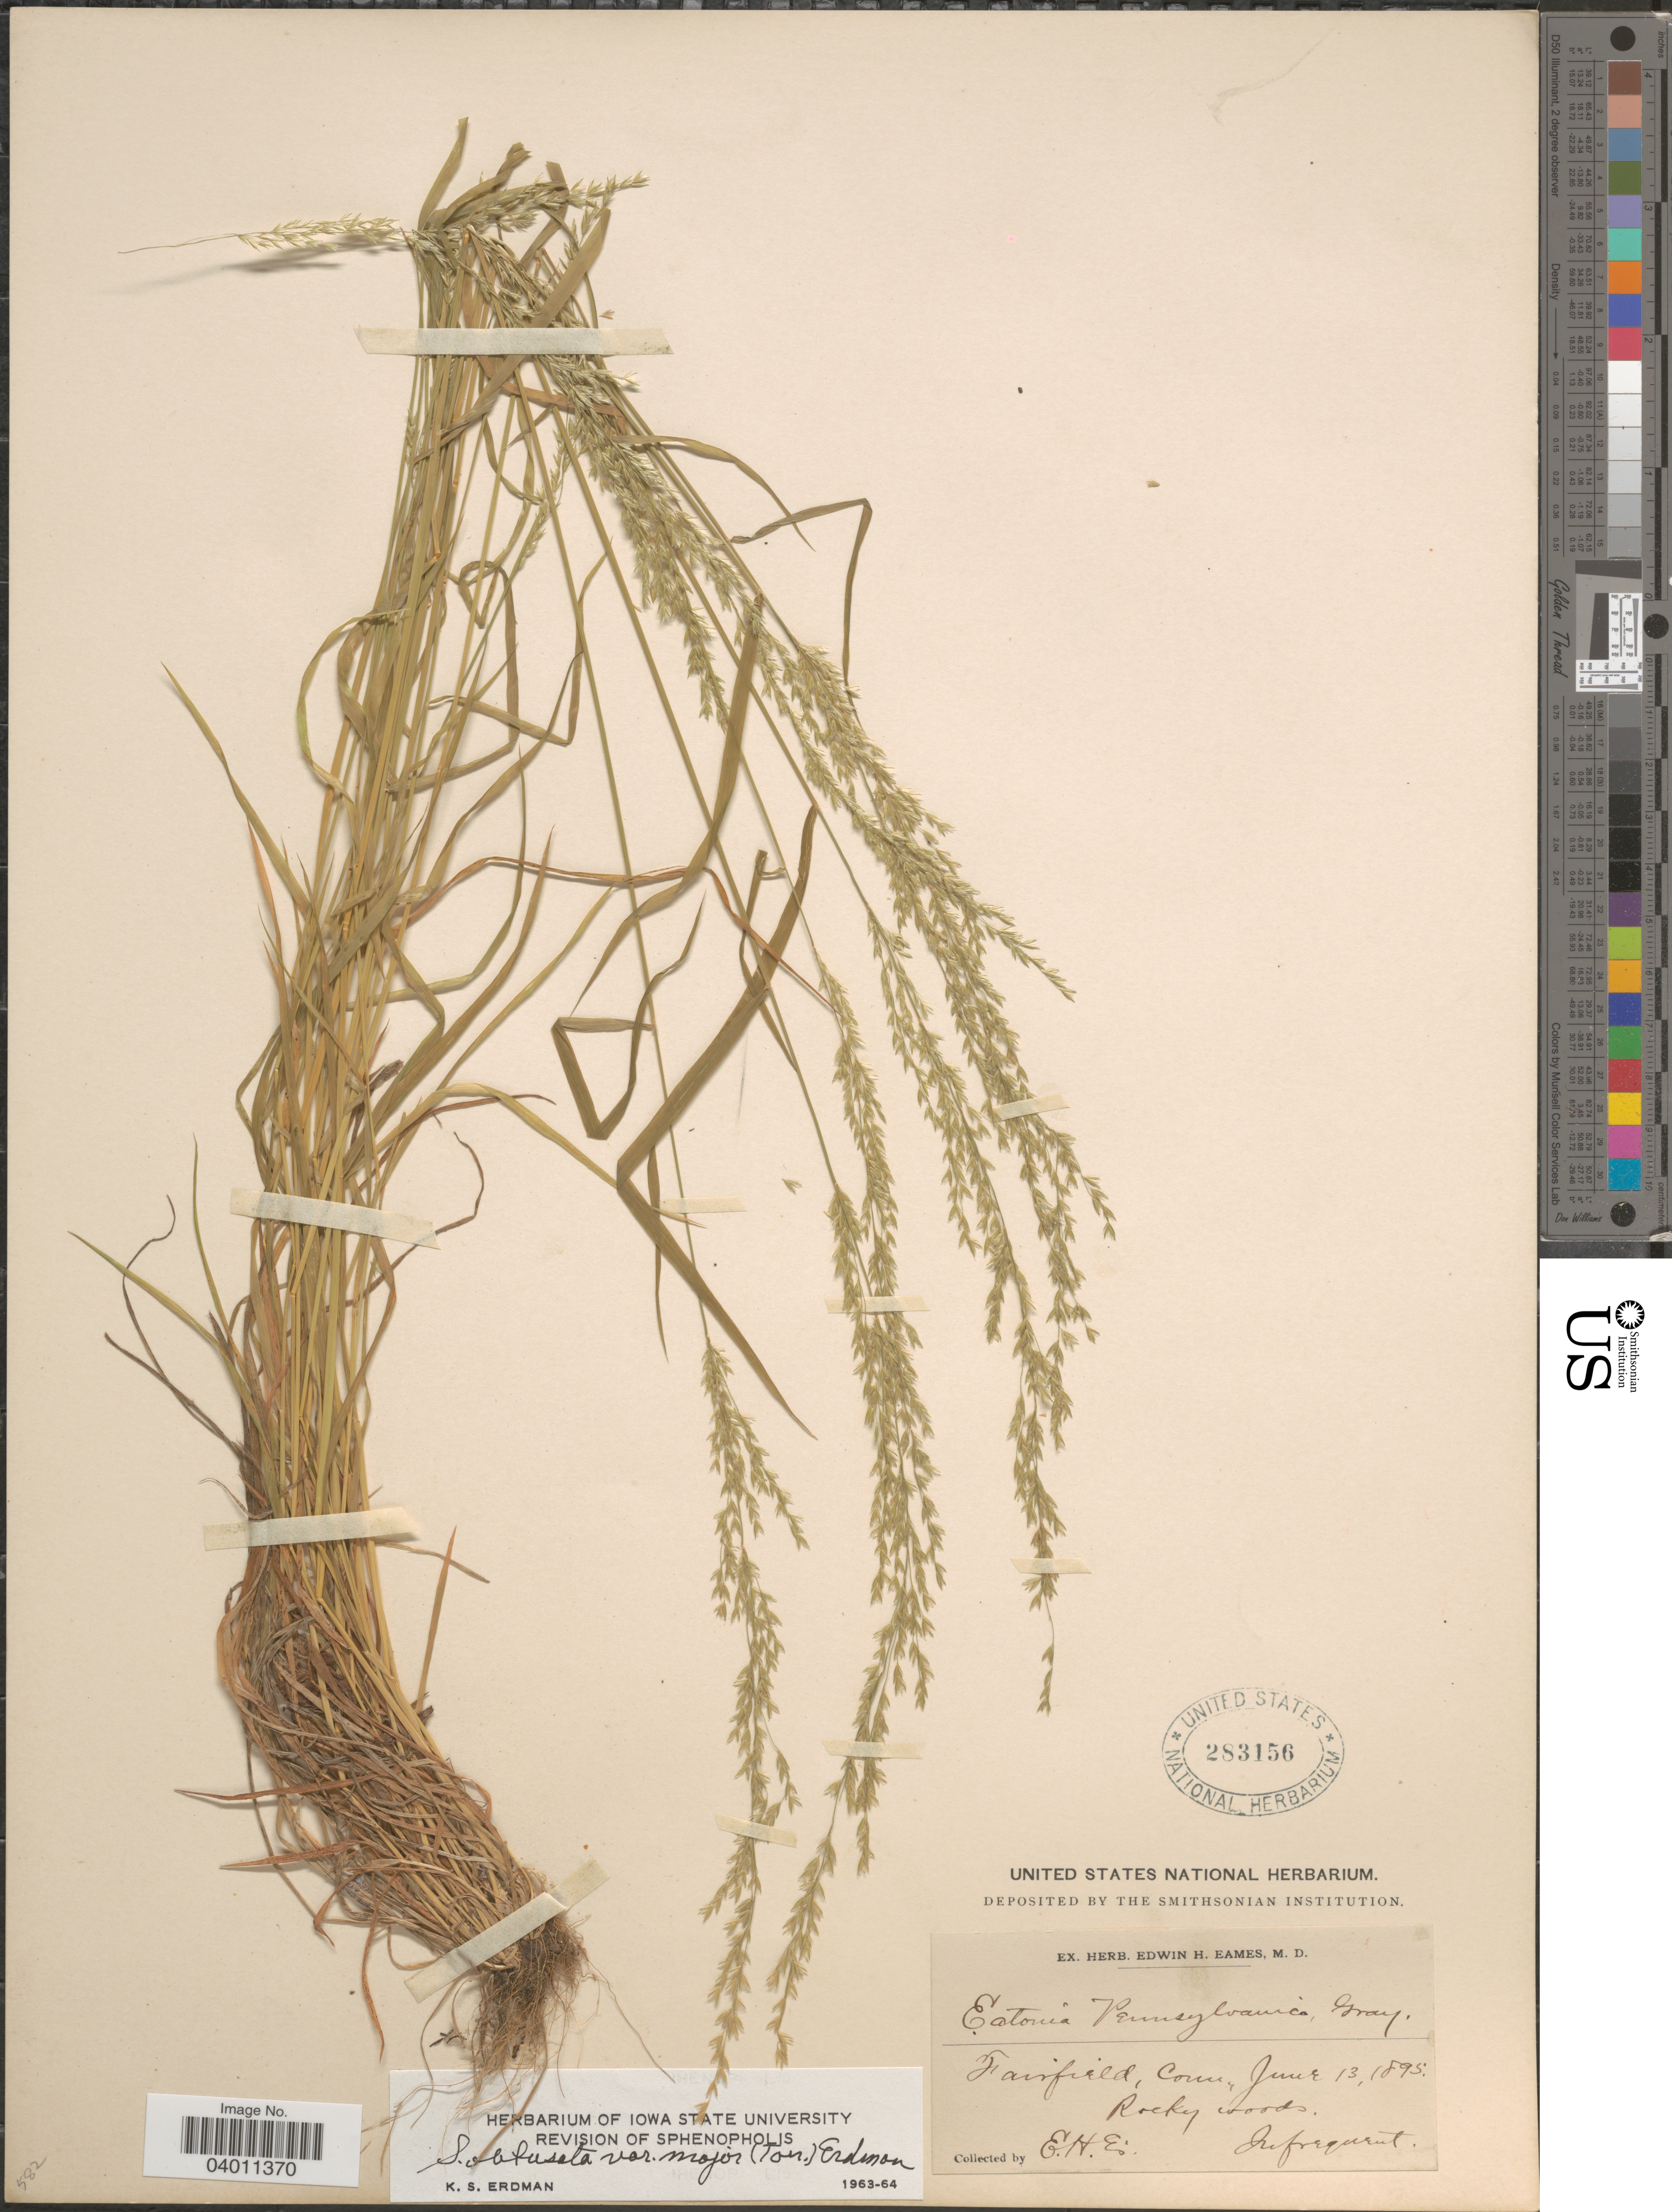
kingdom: Plantae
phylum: Tracheophyta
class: Liliopsida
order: Poales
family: Poaceae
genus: Sphenopholis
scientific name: Sphenopholis intermedia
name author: (Rydb.) Rydb.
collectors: E. H. Eames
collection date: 1895-06-13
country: United States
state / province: Connecticut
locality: Fairfield.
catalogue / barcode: US 283156